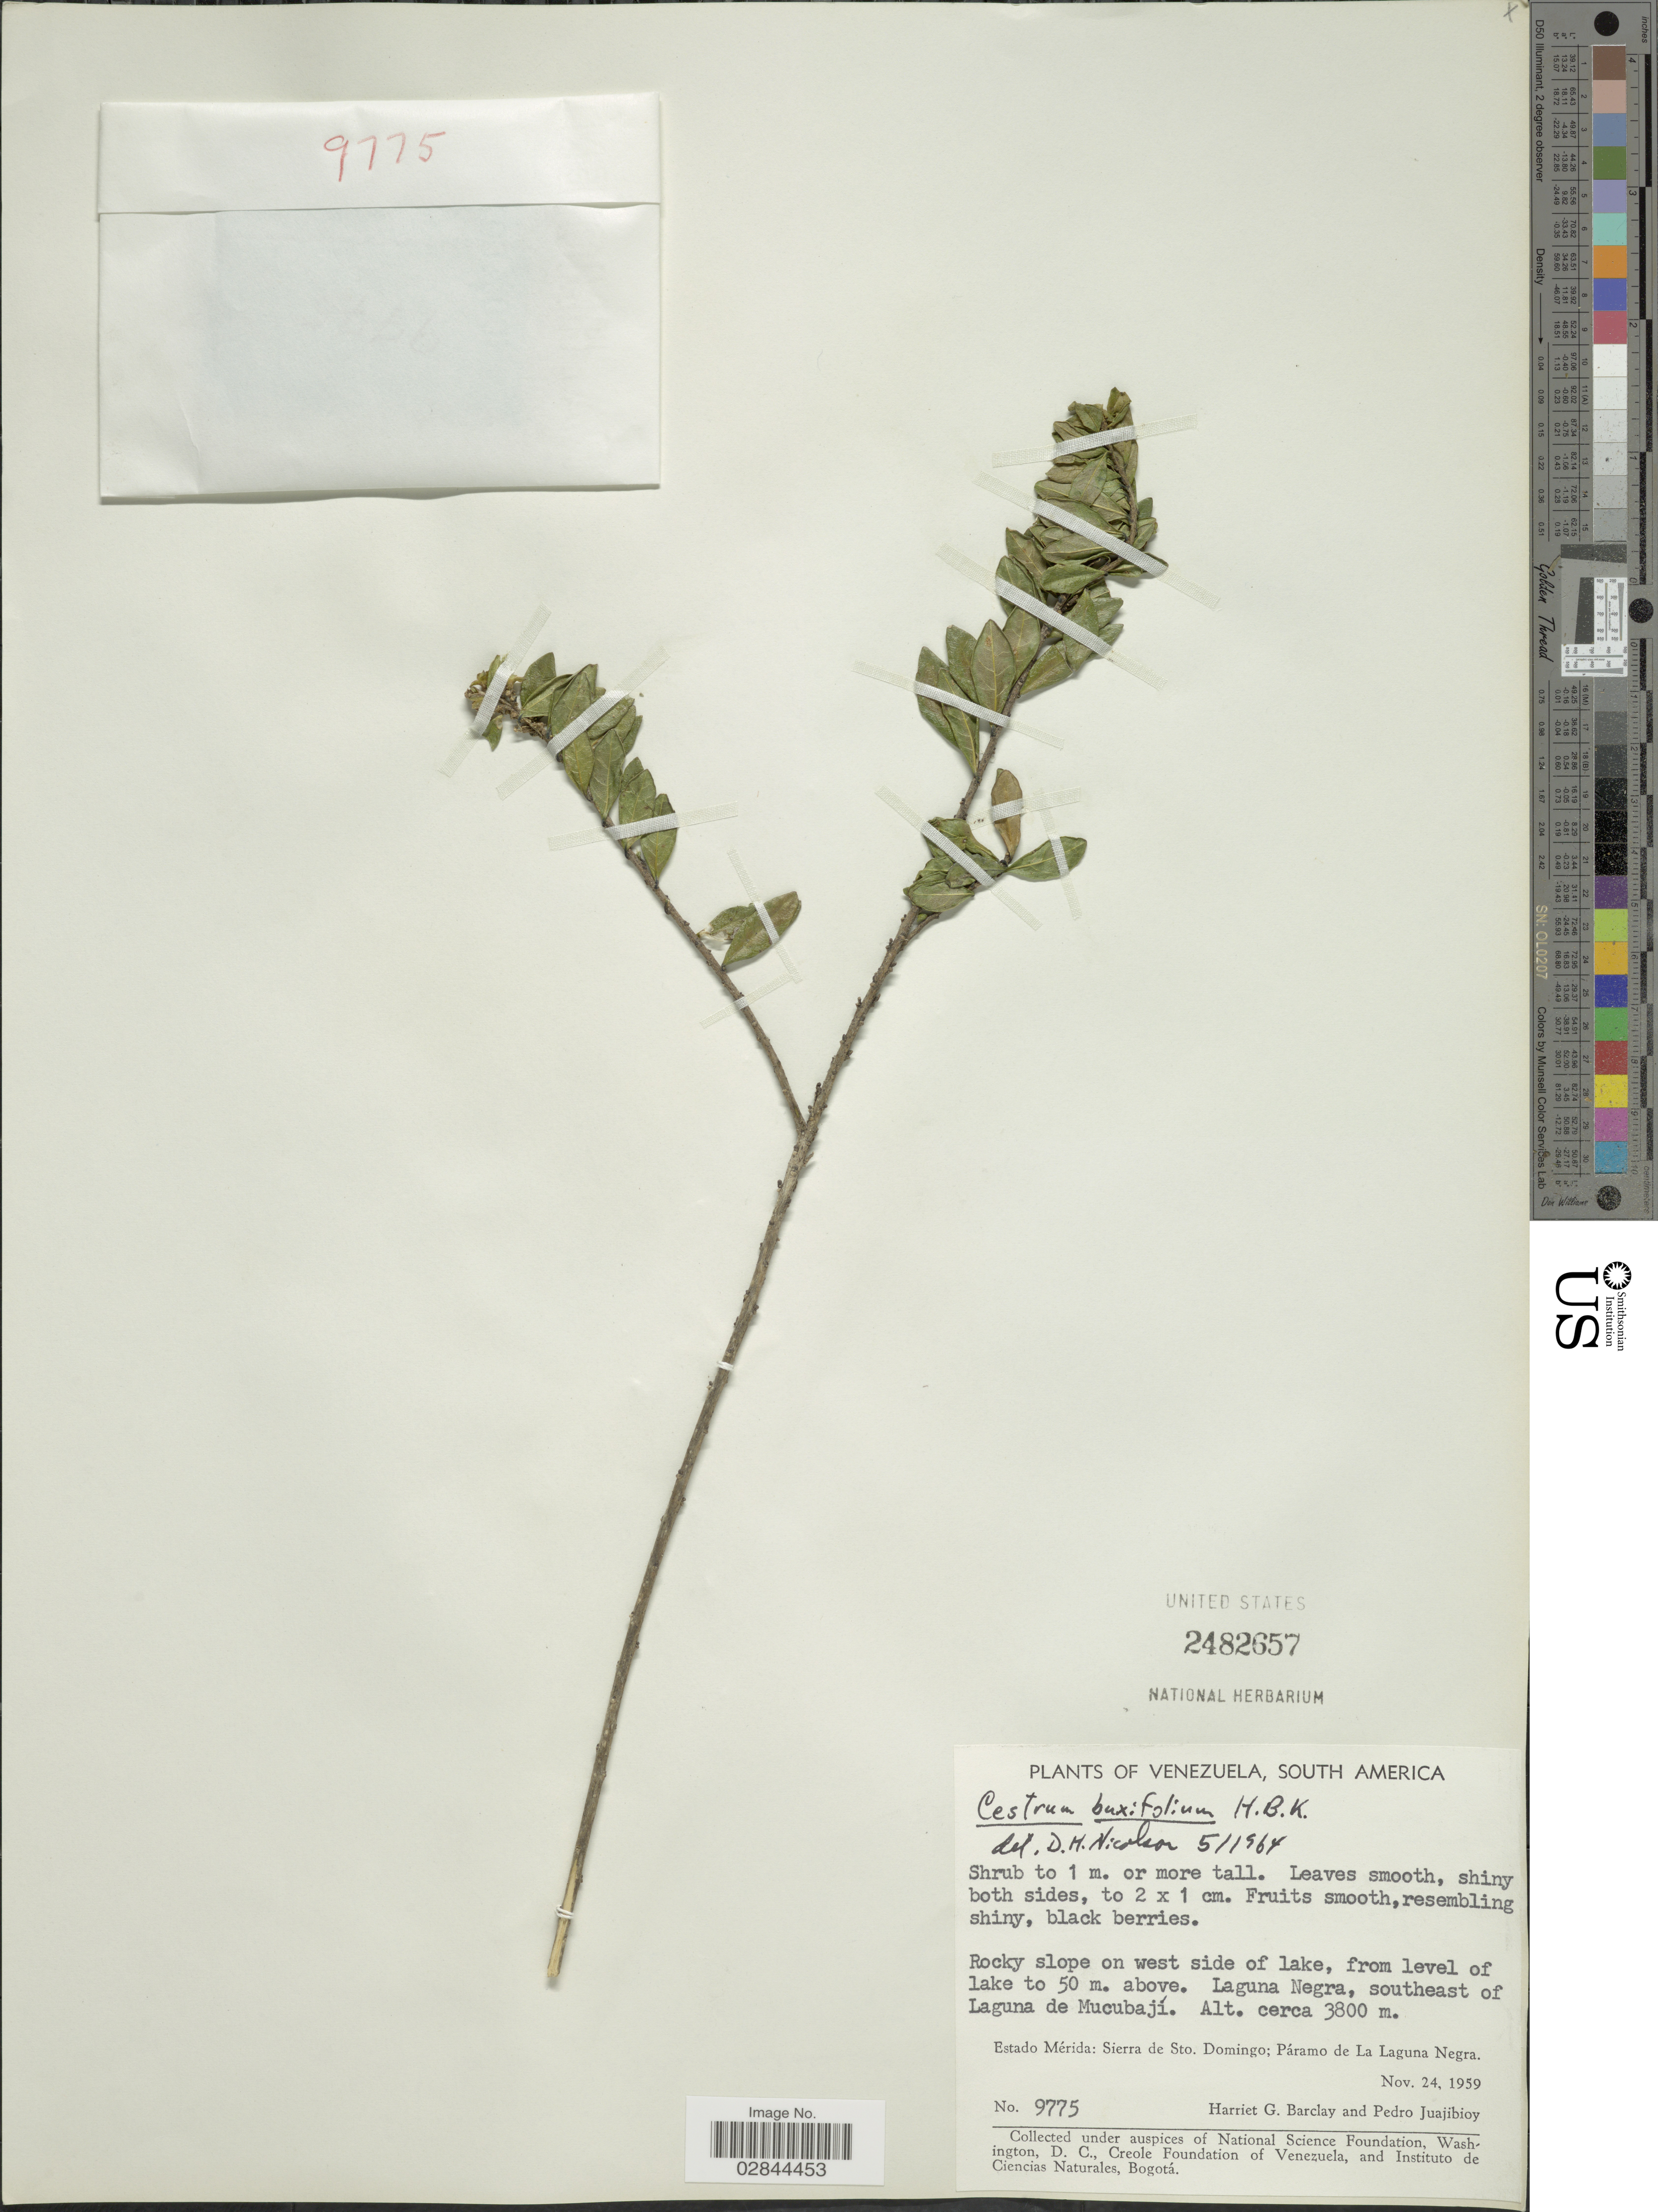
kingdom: Plantae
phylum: Tracheophyta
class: Magnoliopsida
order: Solanales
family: Solanaceae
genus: Cestrum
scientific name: Cestrum buxifolium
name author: Kunth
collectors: H. G. Barclay & P. Juajibioy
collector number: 9775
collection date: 1959-11-24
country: Venezuela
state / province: Mérida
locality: Rocky slope on west side of lake, from level of lake to 50 m. above. Laguna Negra, southeast of Laguna de Mucubají. Sierra de Sto. Domingo; Páramo de La Laguna Negra.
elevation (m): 3800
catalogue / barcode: US 2482657